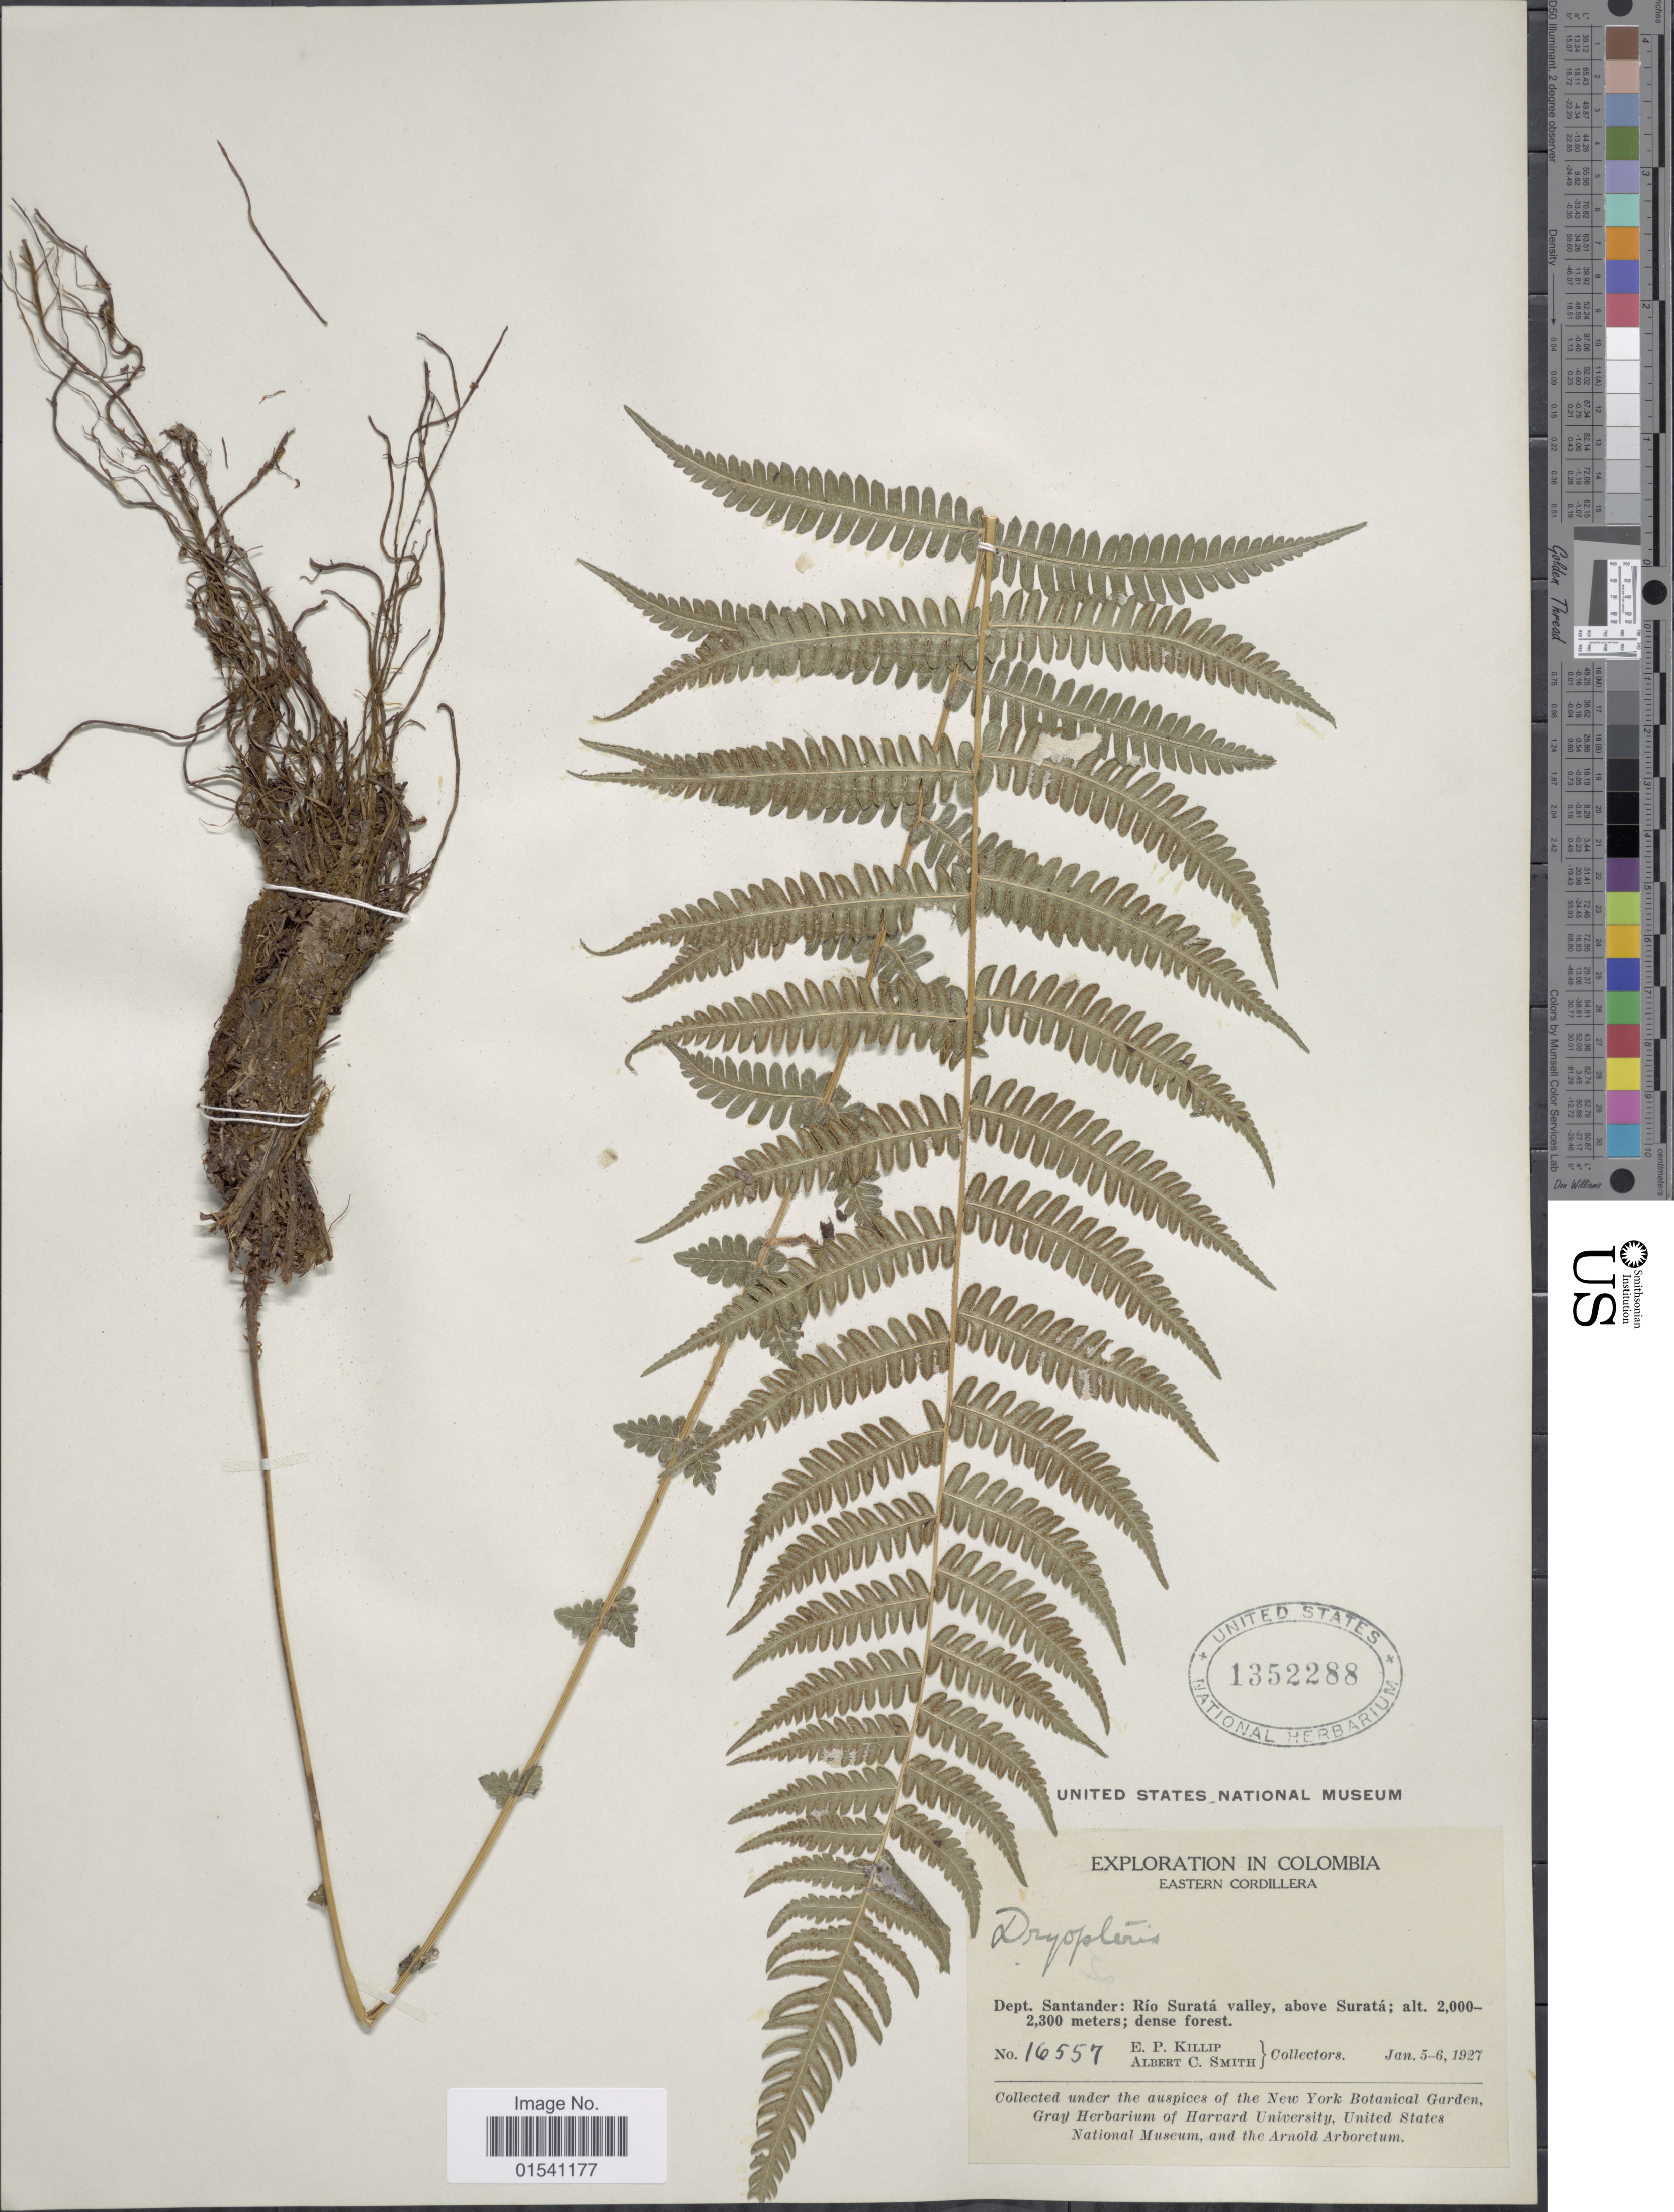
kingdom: Plantae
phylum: Tracheophyta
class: Polypodiopsida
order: Polypodiales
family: Thelypteridaceae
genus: Amauropelta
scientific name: Amauropelta sp.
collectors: E. P. Killip & A. C. Smith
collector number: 16557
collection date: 1927-01-05/1927-01-06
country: Colombia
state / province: Santander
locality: Eastern Cordillera. Dept Santander: Río Suratá valley, above Suratá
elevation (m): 2000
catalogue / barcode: US 1352288